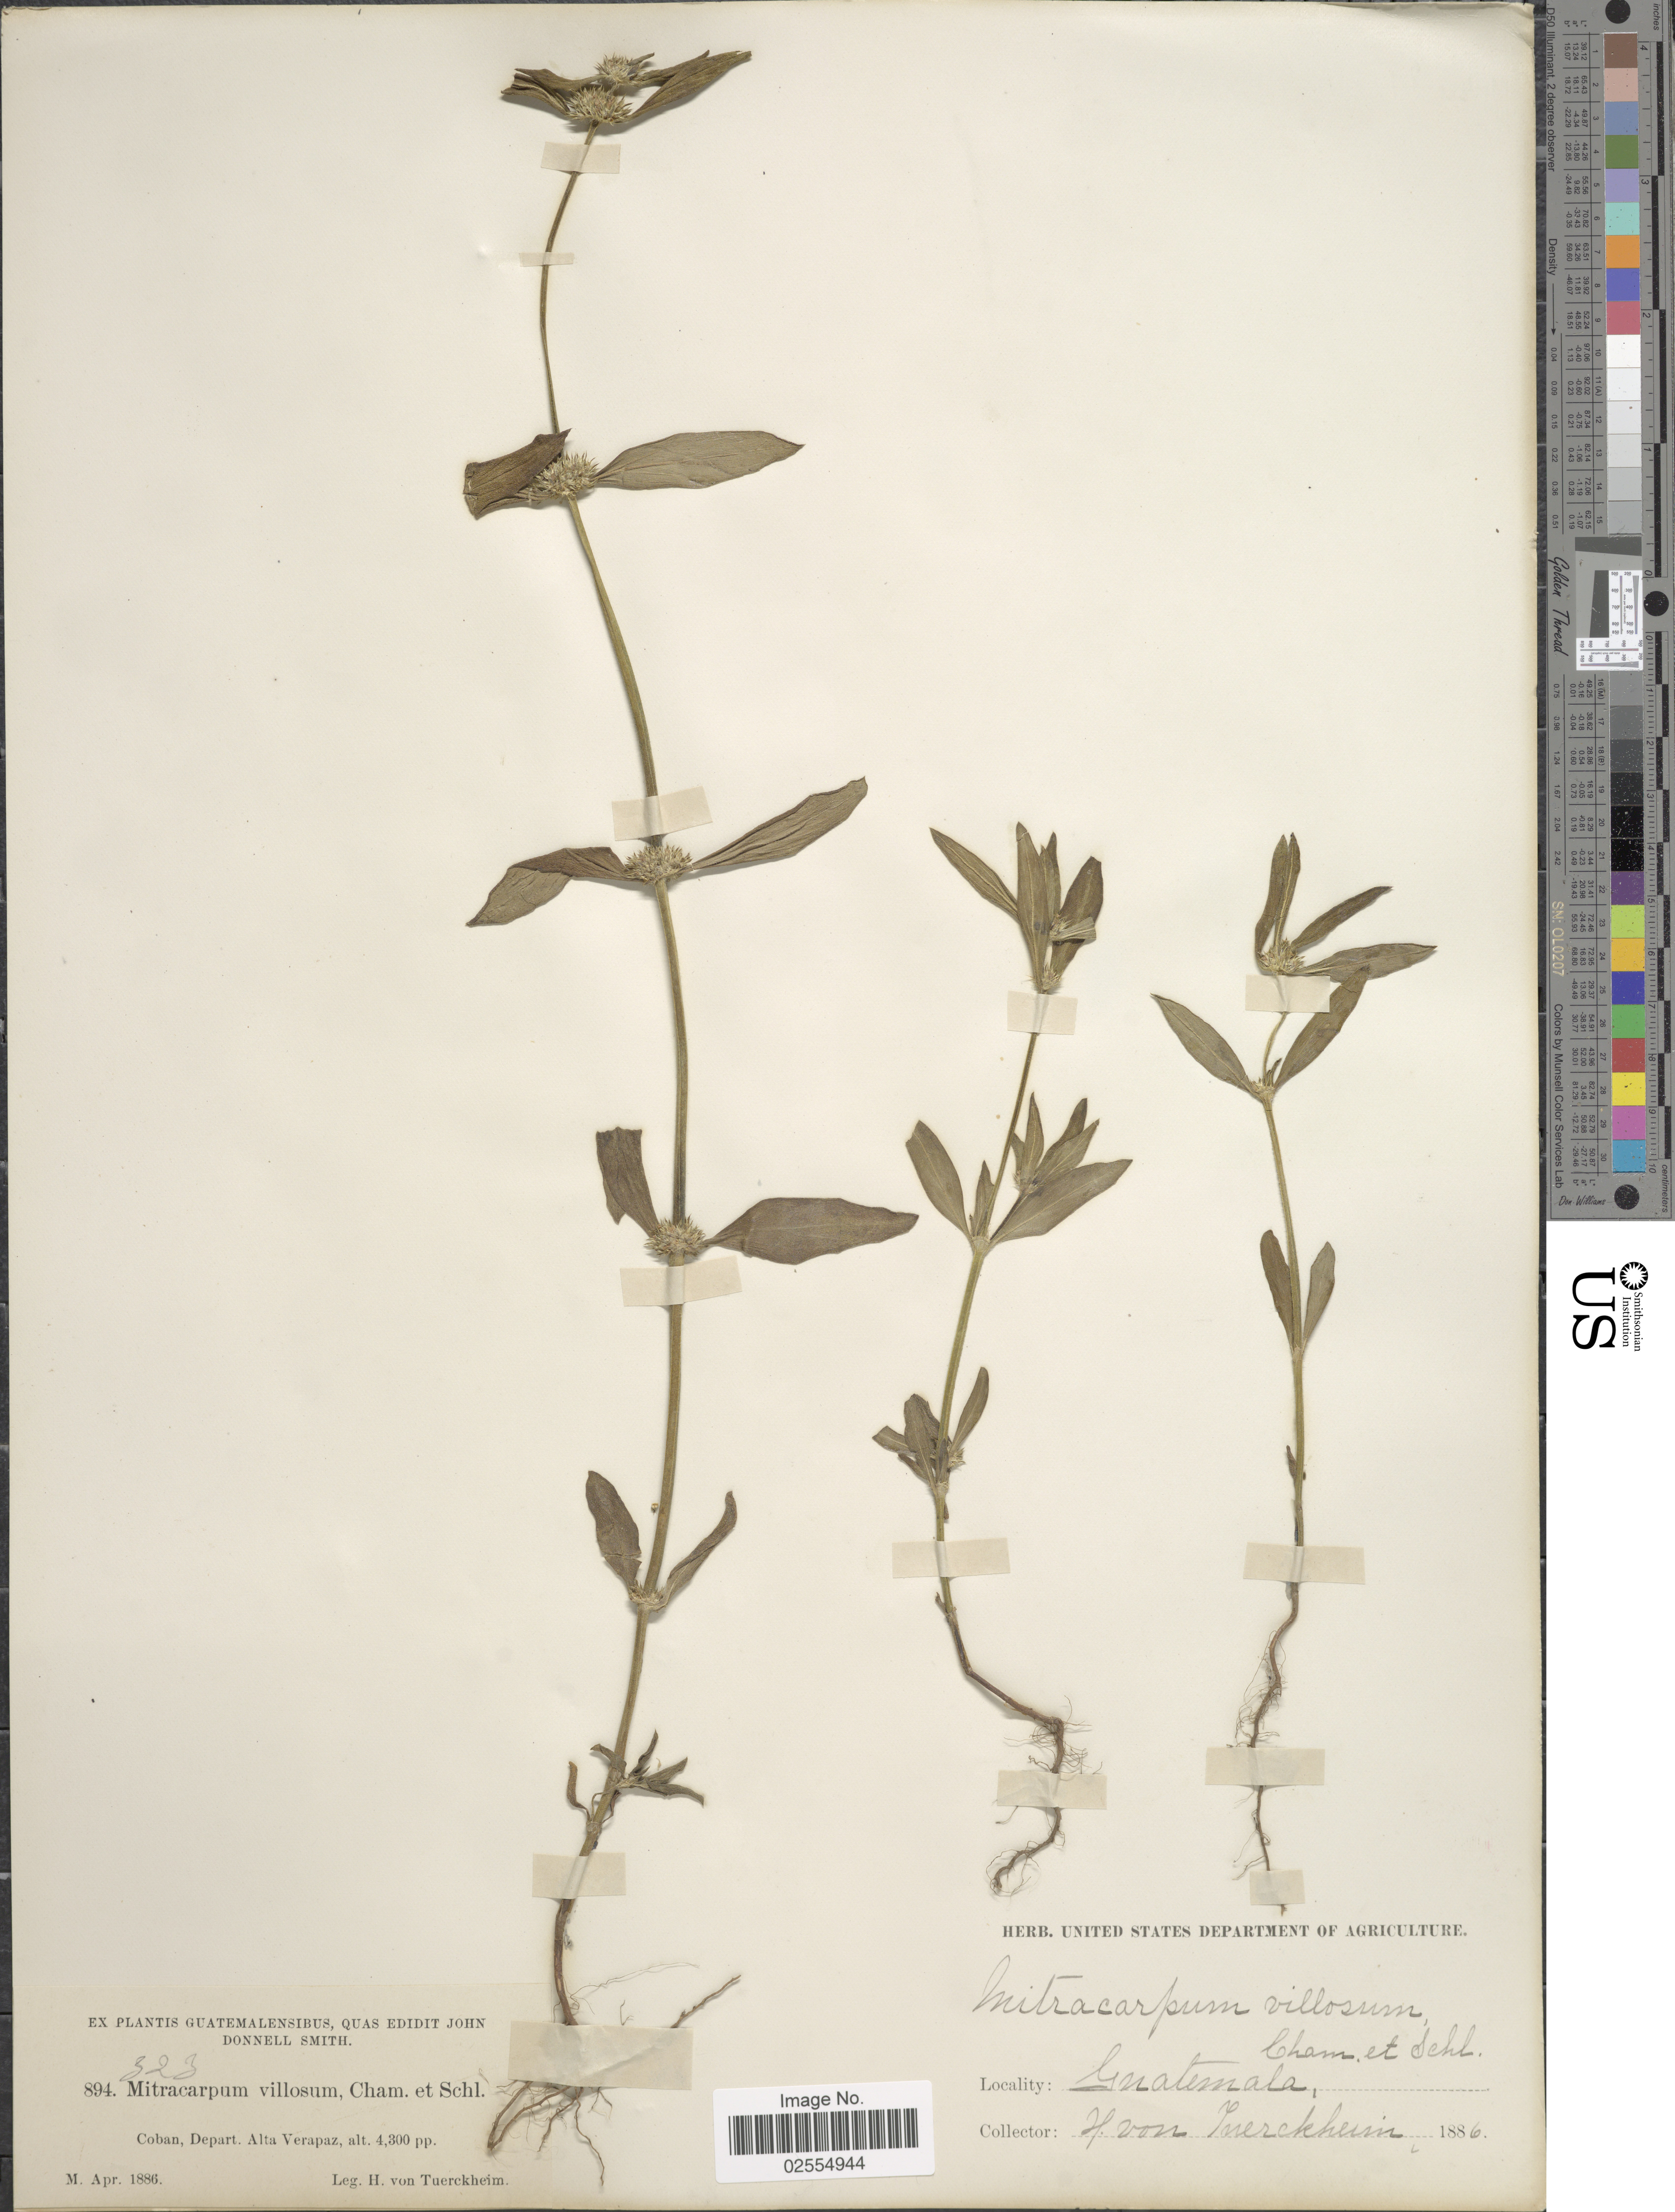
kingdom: Plantae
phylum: Tracheophyta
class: Magnoliopsida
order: Gentianales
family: Rubiaceae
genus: Mitracarpus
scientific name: Mitracarpus hirtus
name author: (L.) DC.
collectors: H. von Türckheim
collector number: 894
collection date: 1886-04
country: Guatemala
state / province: Alta Verapaz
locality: Coban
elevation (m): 1311